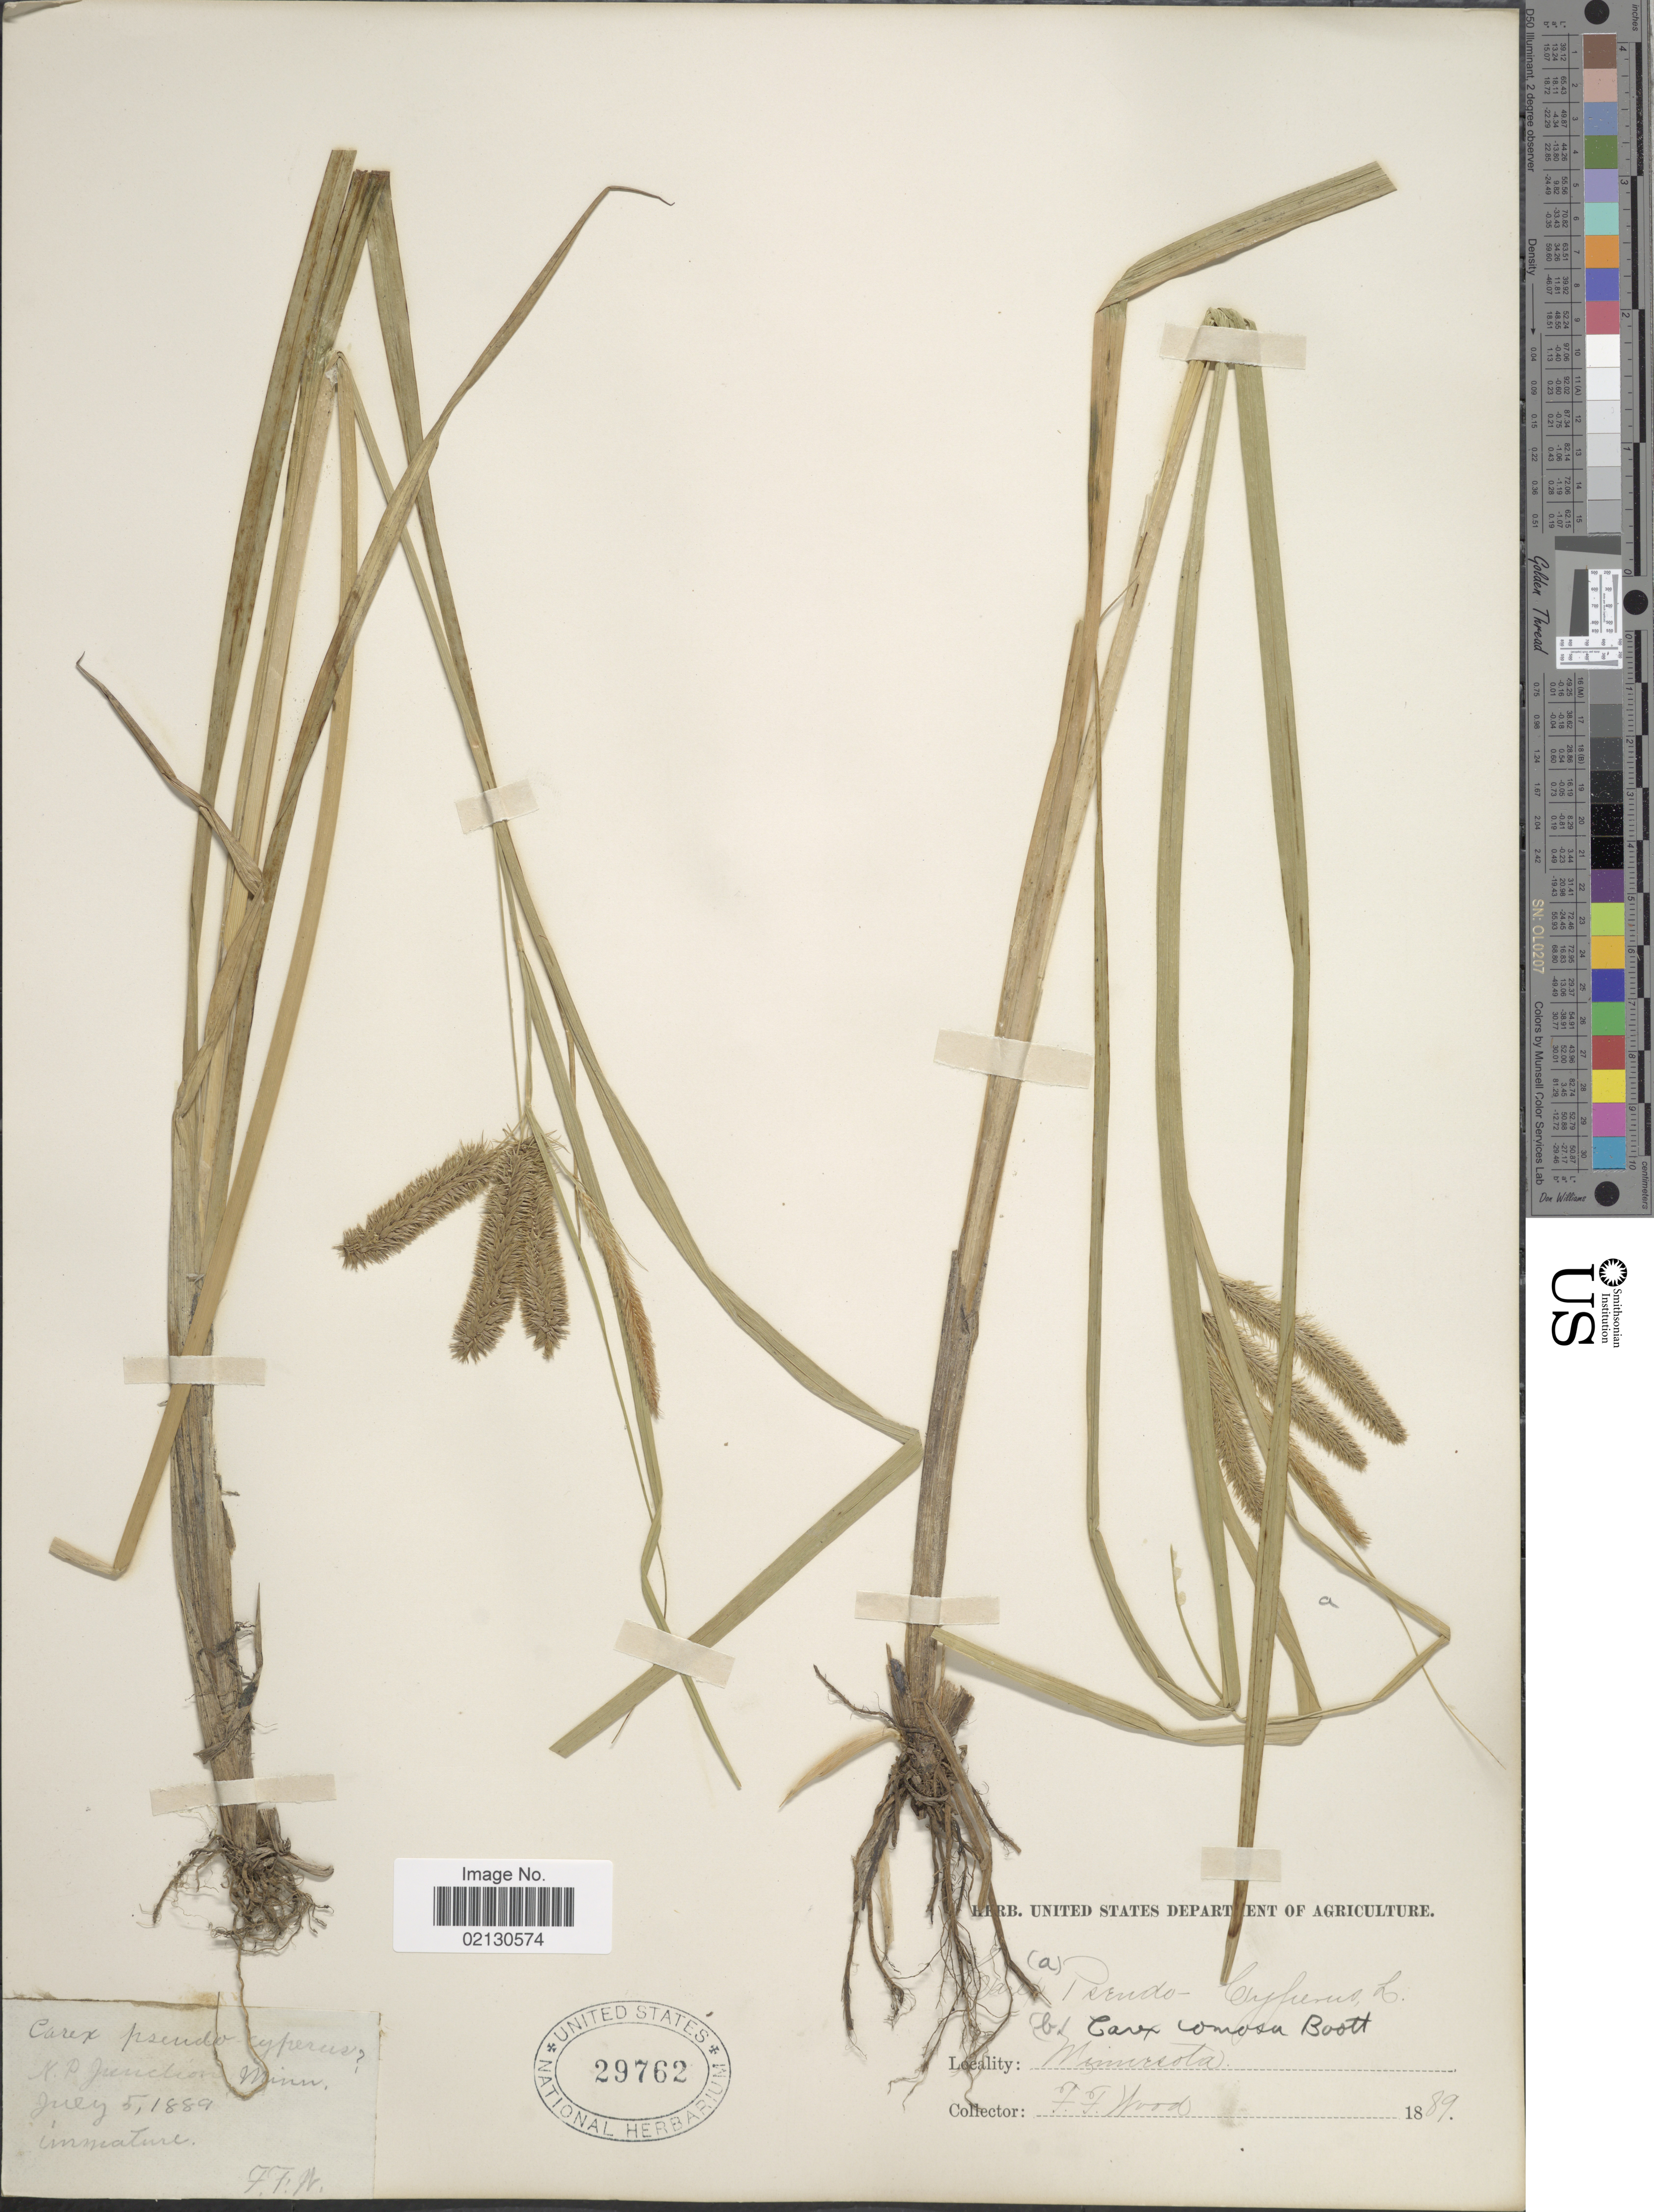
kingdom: Plantae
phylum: Tracheophyta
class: Liliopsida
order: Poales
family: Cyperaceae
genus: Carex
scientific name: Carex pseudocyperus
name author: L.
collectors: F. Wood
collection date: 1889-07-05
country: United States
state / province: Minnesota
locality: N. P. Junction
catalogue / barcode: US 29762